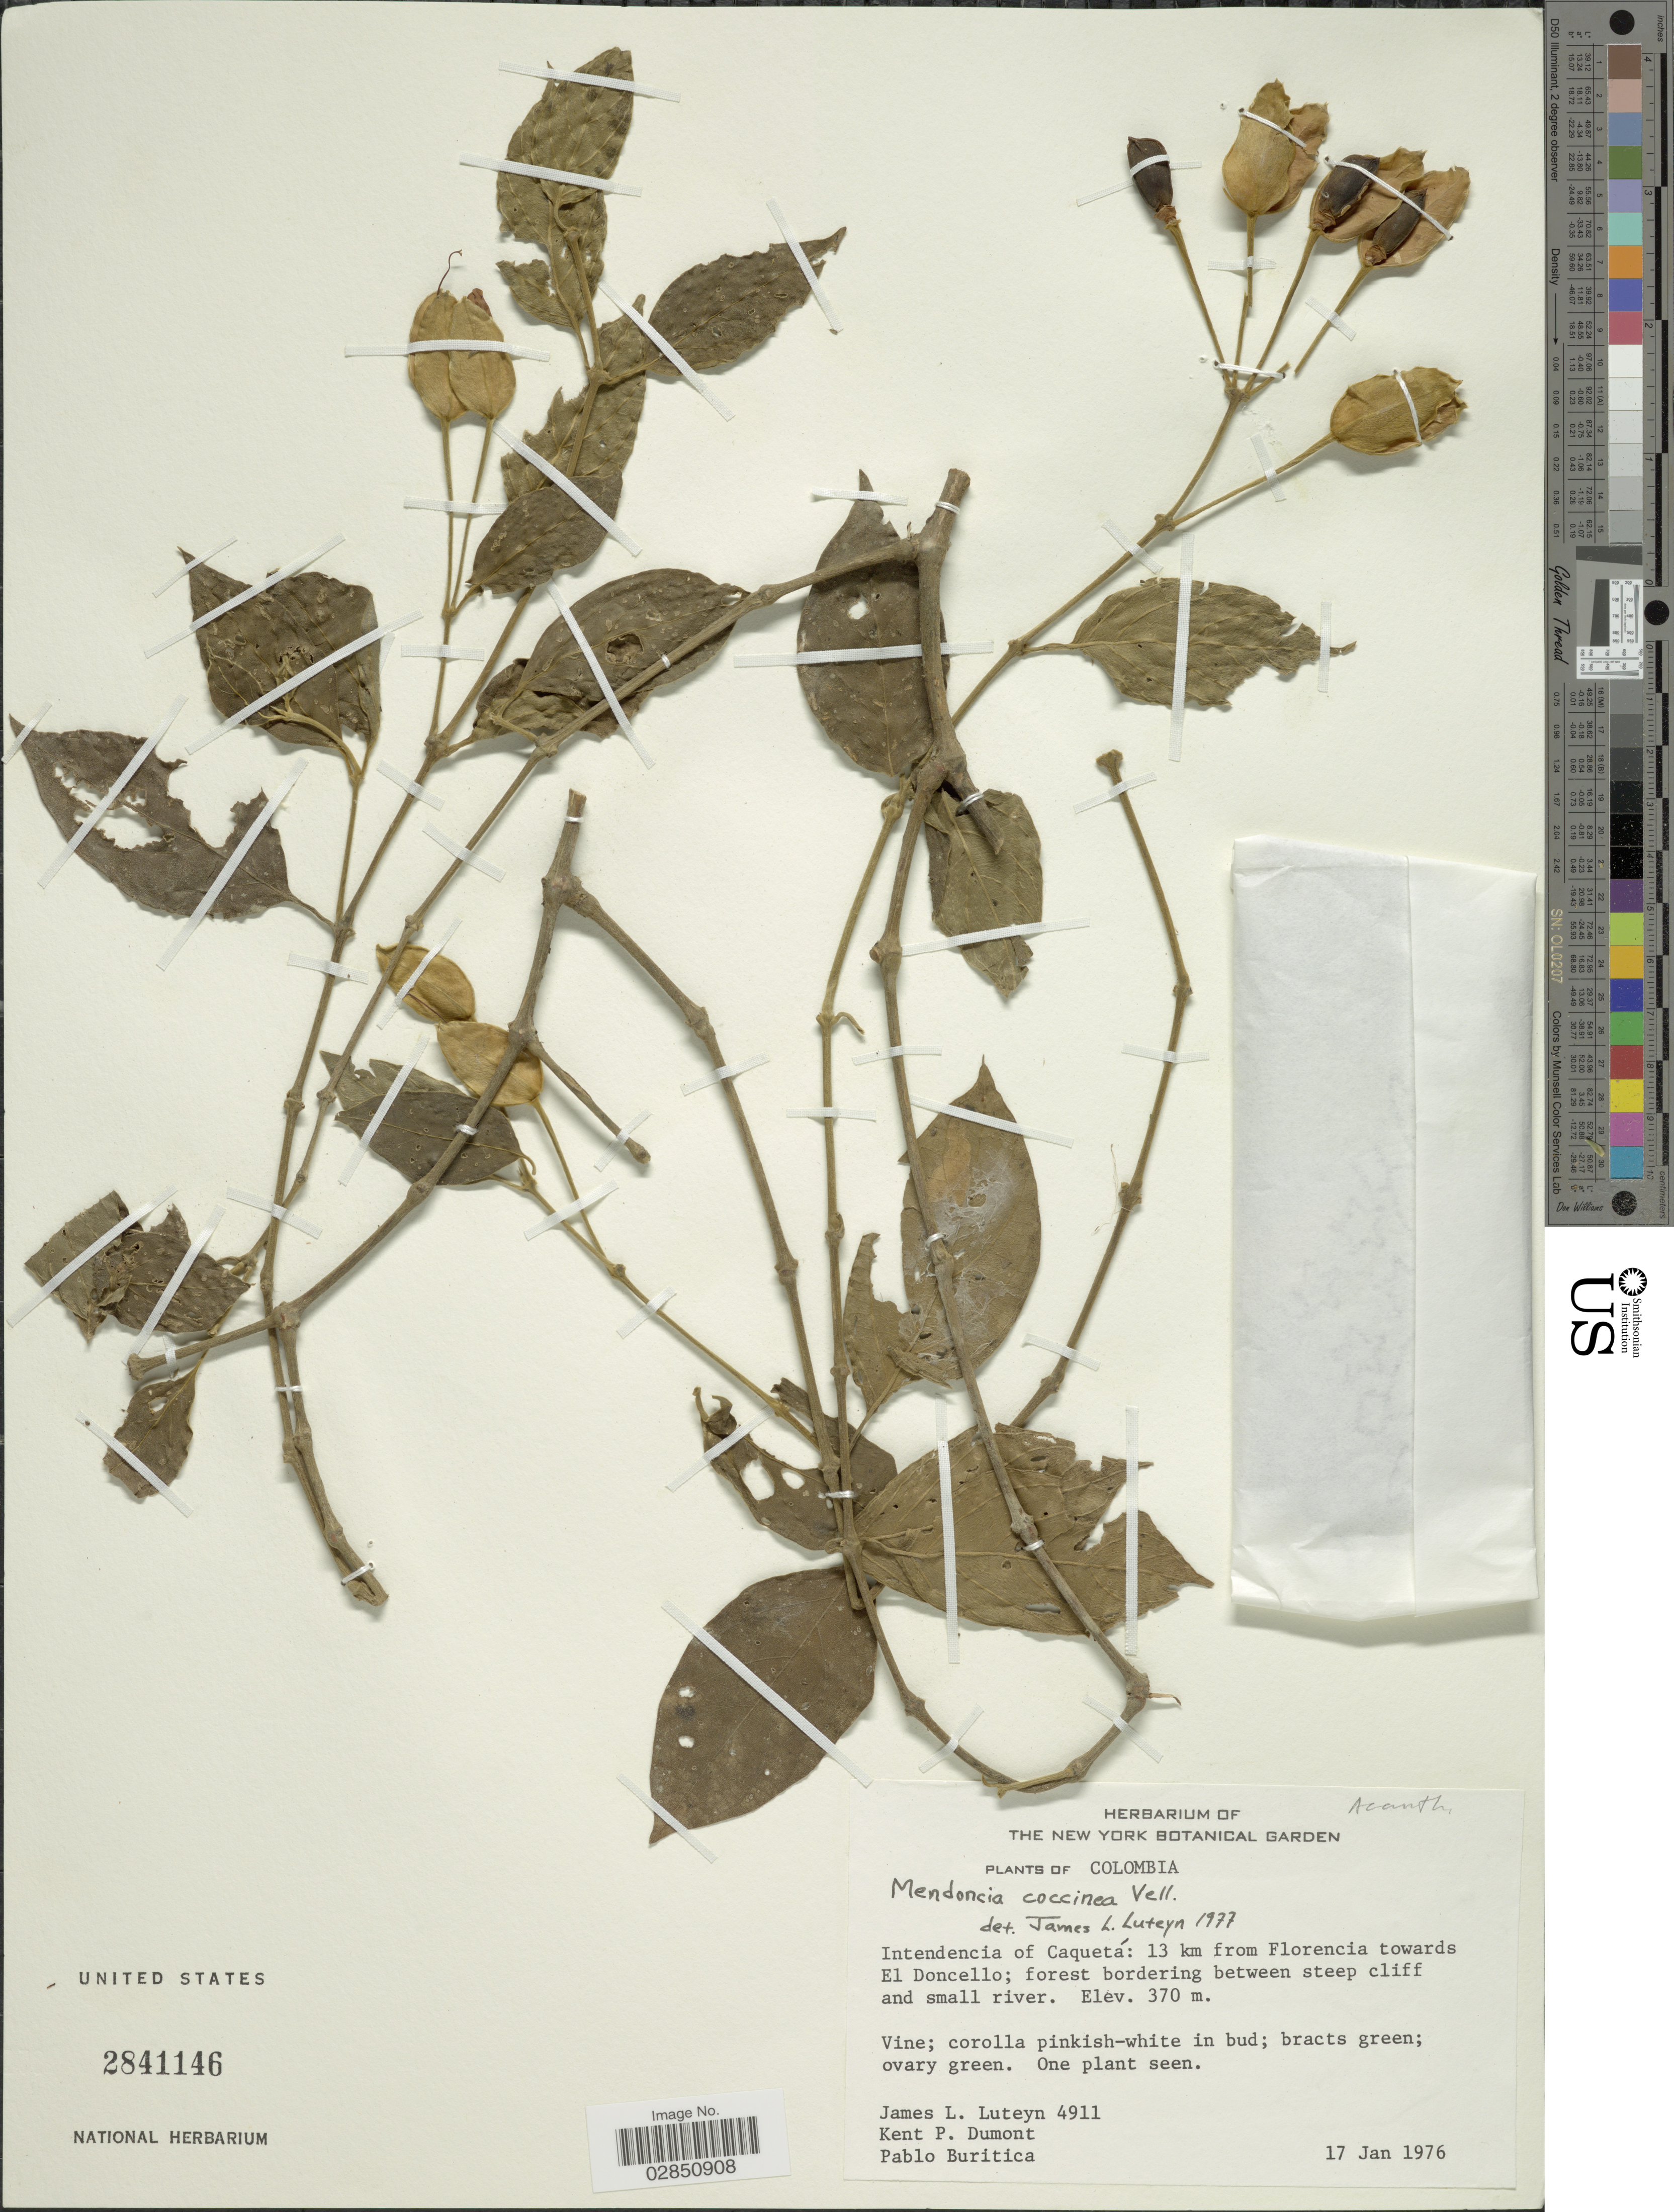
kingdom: Plantae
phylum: Tracheophyta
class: Magnoliopsida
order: Lamiales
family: Acanthaceae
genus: Mendoncia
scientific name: Mendoncia coccinea var. elliptica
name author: Turrill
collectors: J. L. Luteyn, K. P. Dumont & P. Buritica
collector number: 4911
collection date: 1976-01-17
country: Colombia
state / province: Caquetá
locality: Intendencia of Caquetá: 13 km from Florencia towards El Doncello.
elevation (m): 370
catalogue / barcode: US 2841146